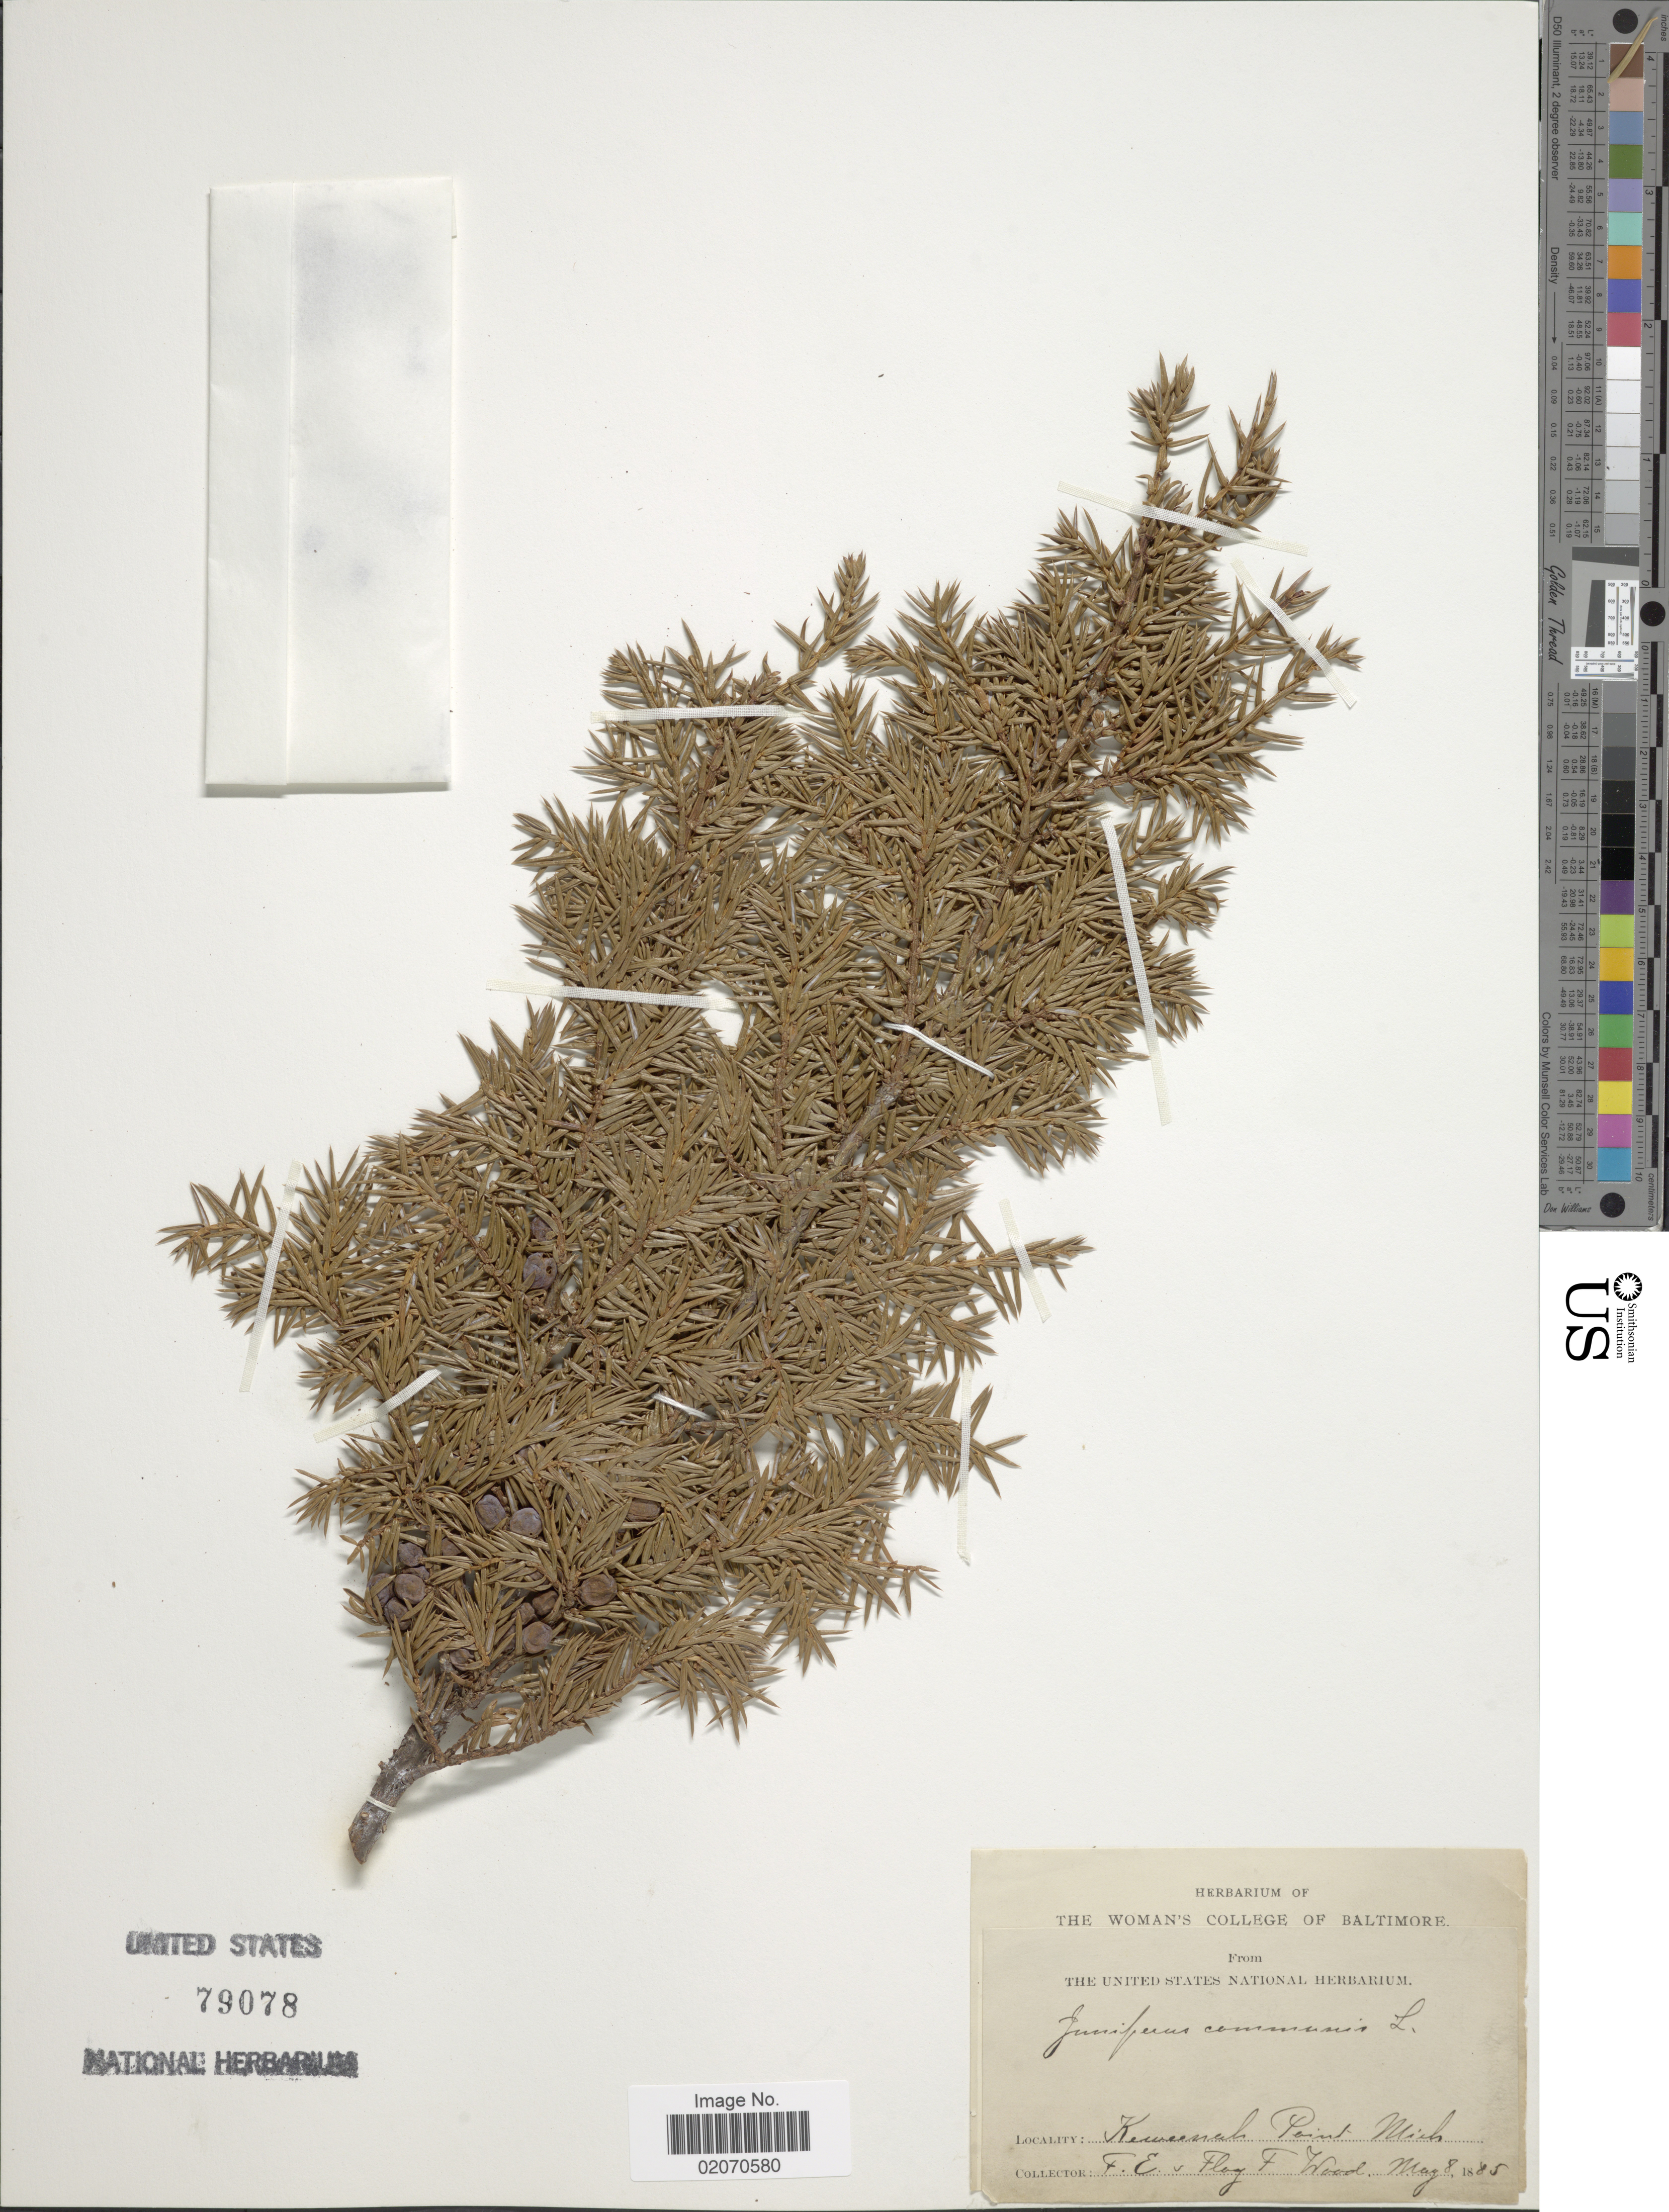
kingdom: Plantae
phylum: Tracheophyta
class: Pinopsida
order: Pinales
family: Cupressaceae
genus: Juniperus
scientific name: Juniperus communis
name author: L.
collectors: F. Wood & F. Wood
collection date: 1885-05-08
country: United States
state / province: Michigan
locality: Keweenaw Point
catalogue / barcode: US 79078